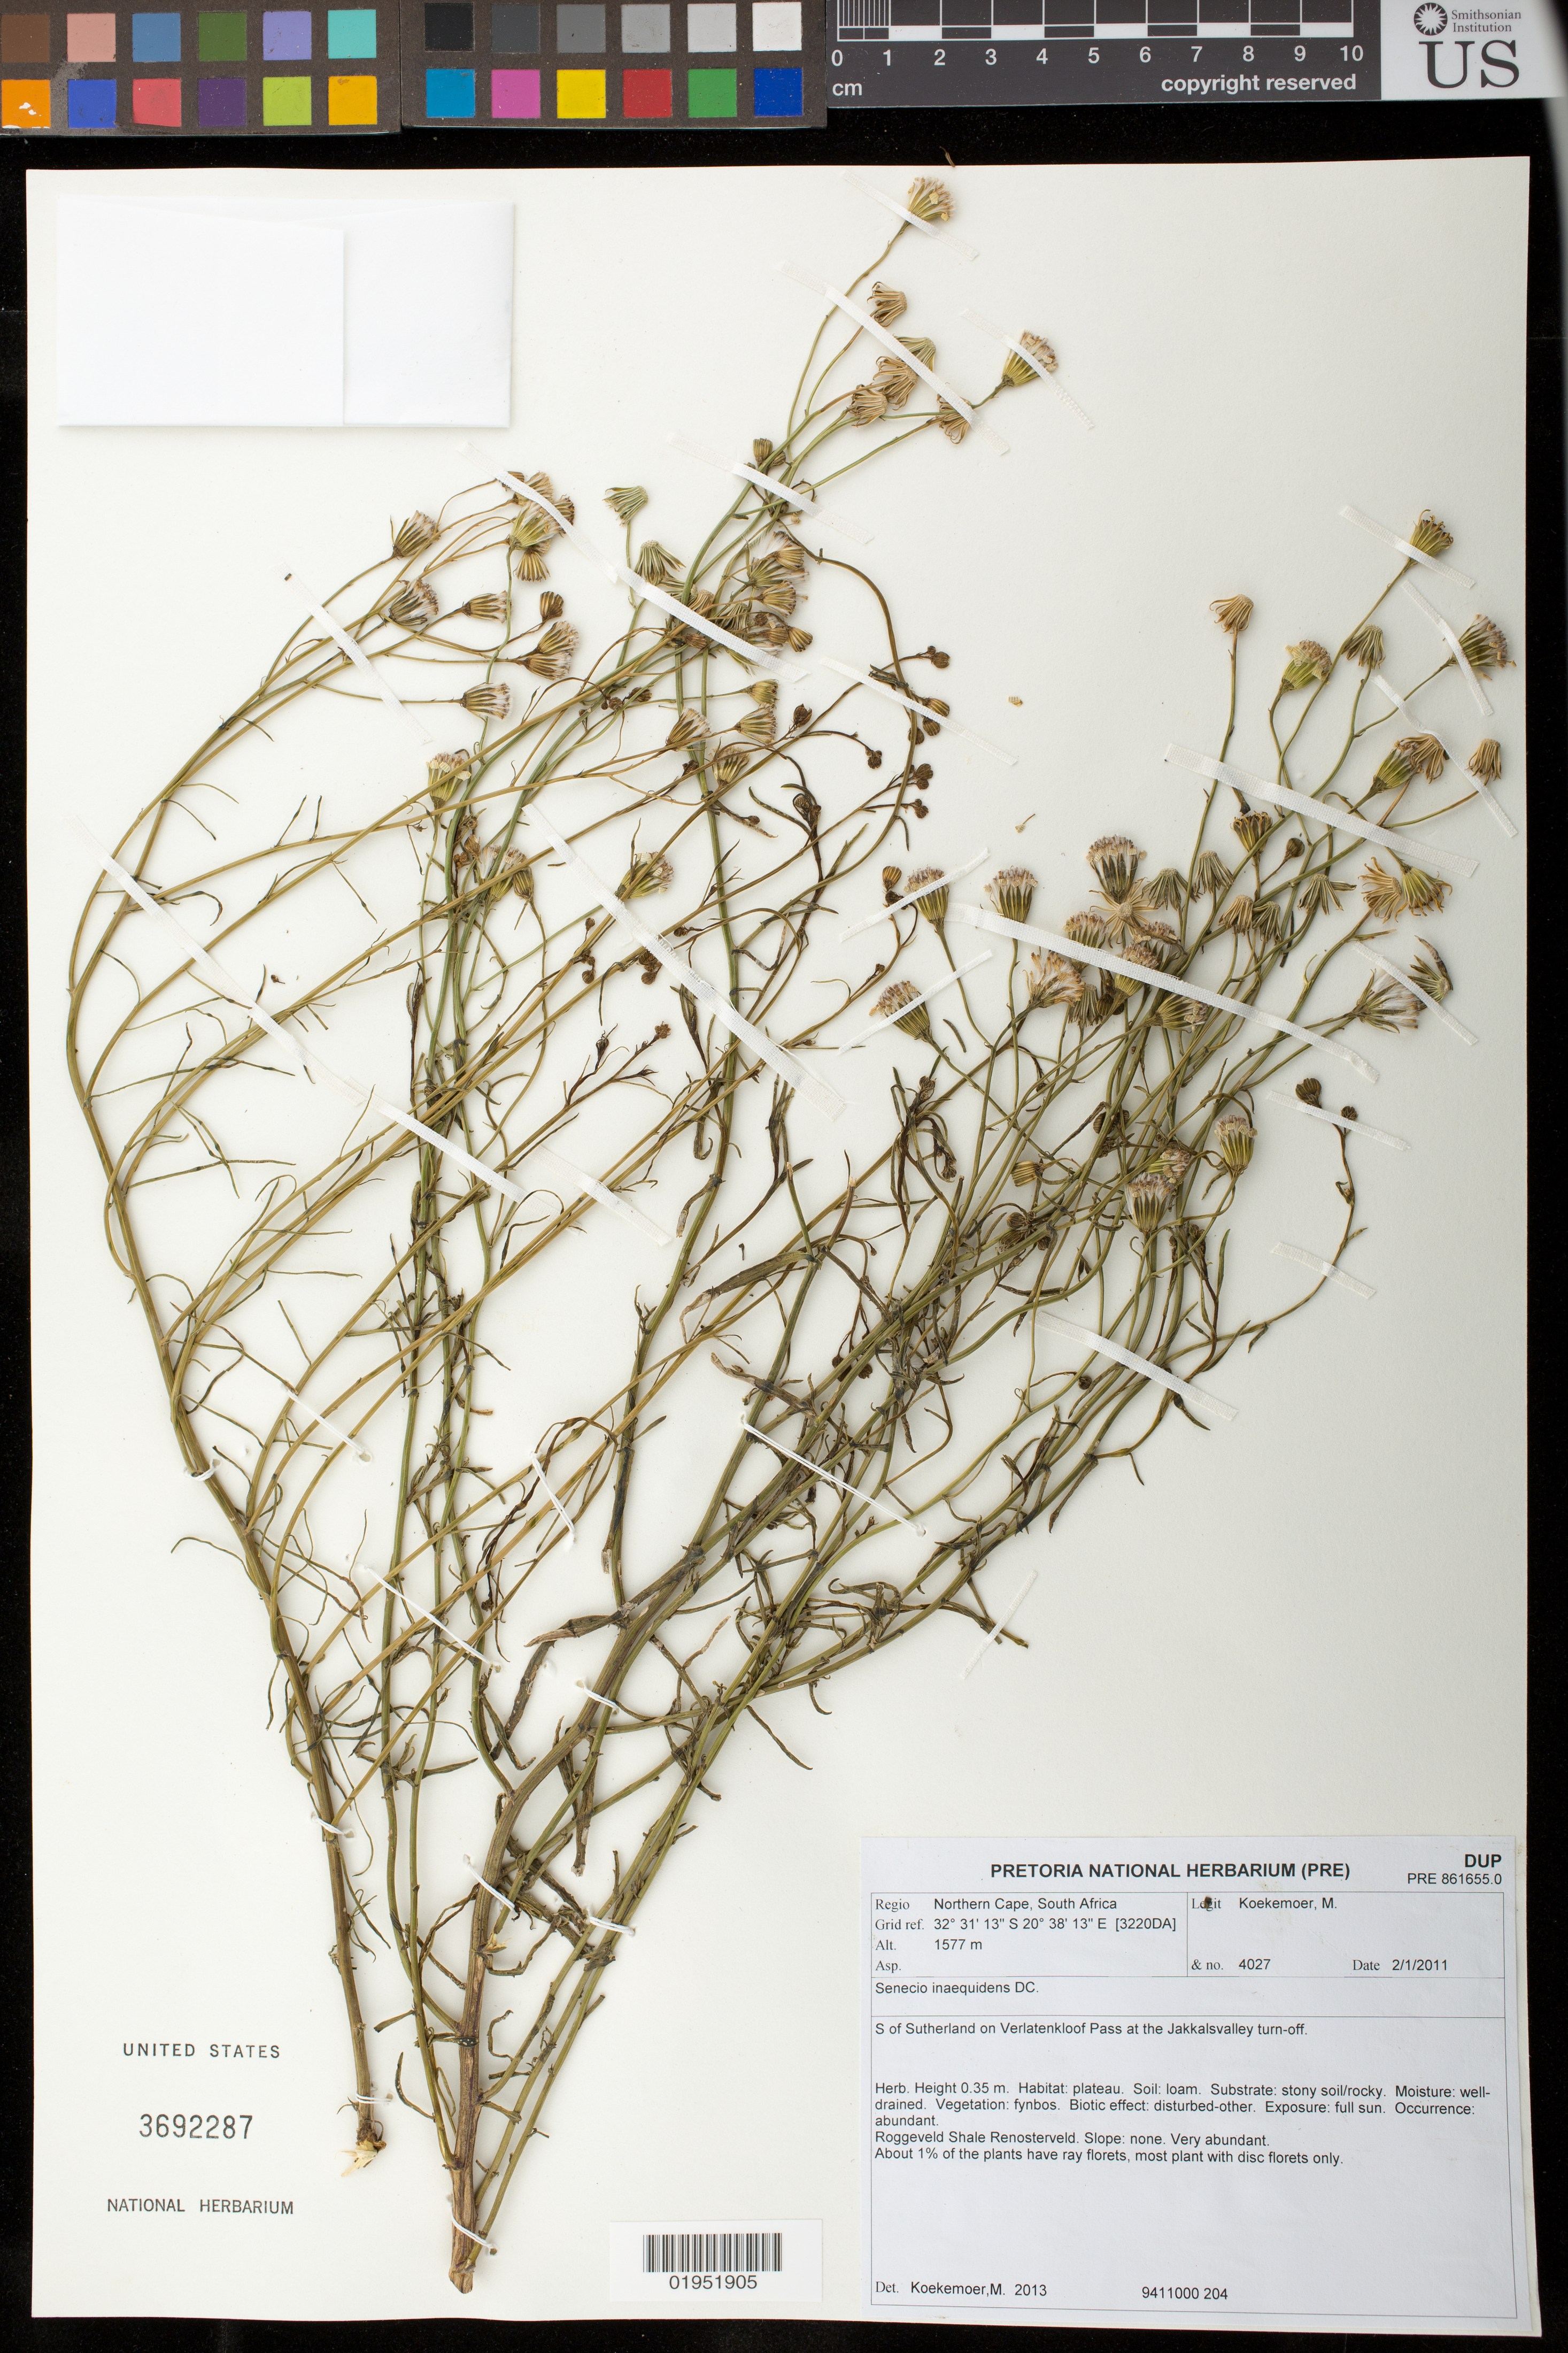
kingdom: Plantae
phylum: Tracheophyta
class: Magnoliopsida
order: Asterales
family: Asteraceae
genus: Senecio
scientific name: Senecio inaequidens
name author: DC.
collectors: M. Koekemoer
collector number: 4027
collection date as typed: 2 Jan 2011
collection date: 2011-01-02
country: South Africa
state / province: Northern Cape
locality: S of Sutherland on Verlatenkloof Pass at the Jakkalsvalley turn-off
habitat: Roggeveld Shale Renosterveld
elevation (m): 1577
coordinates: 33 21 11 S, 22 3 0 E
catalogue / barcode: US 3692287